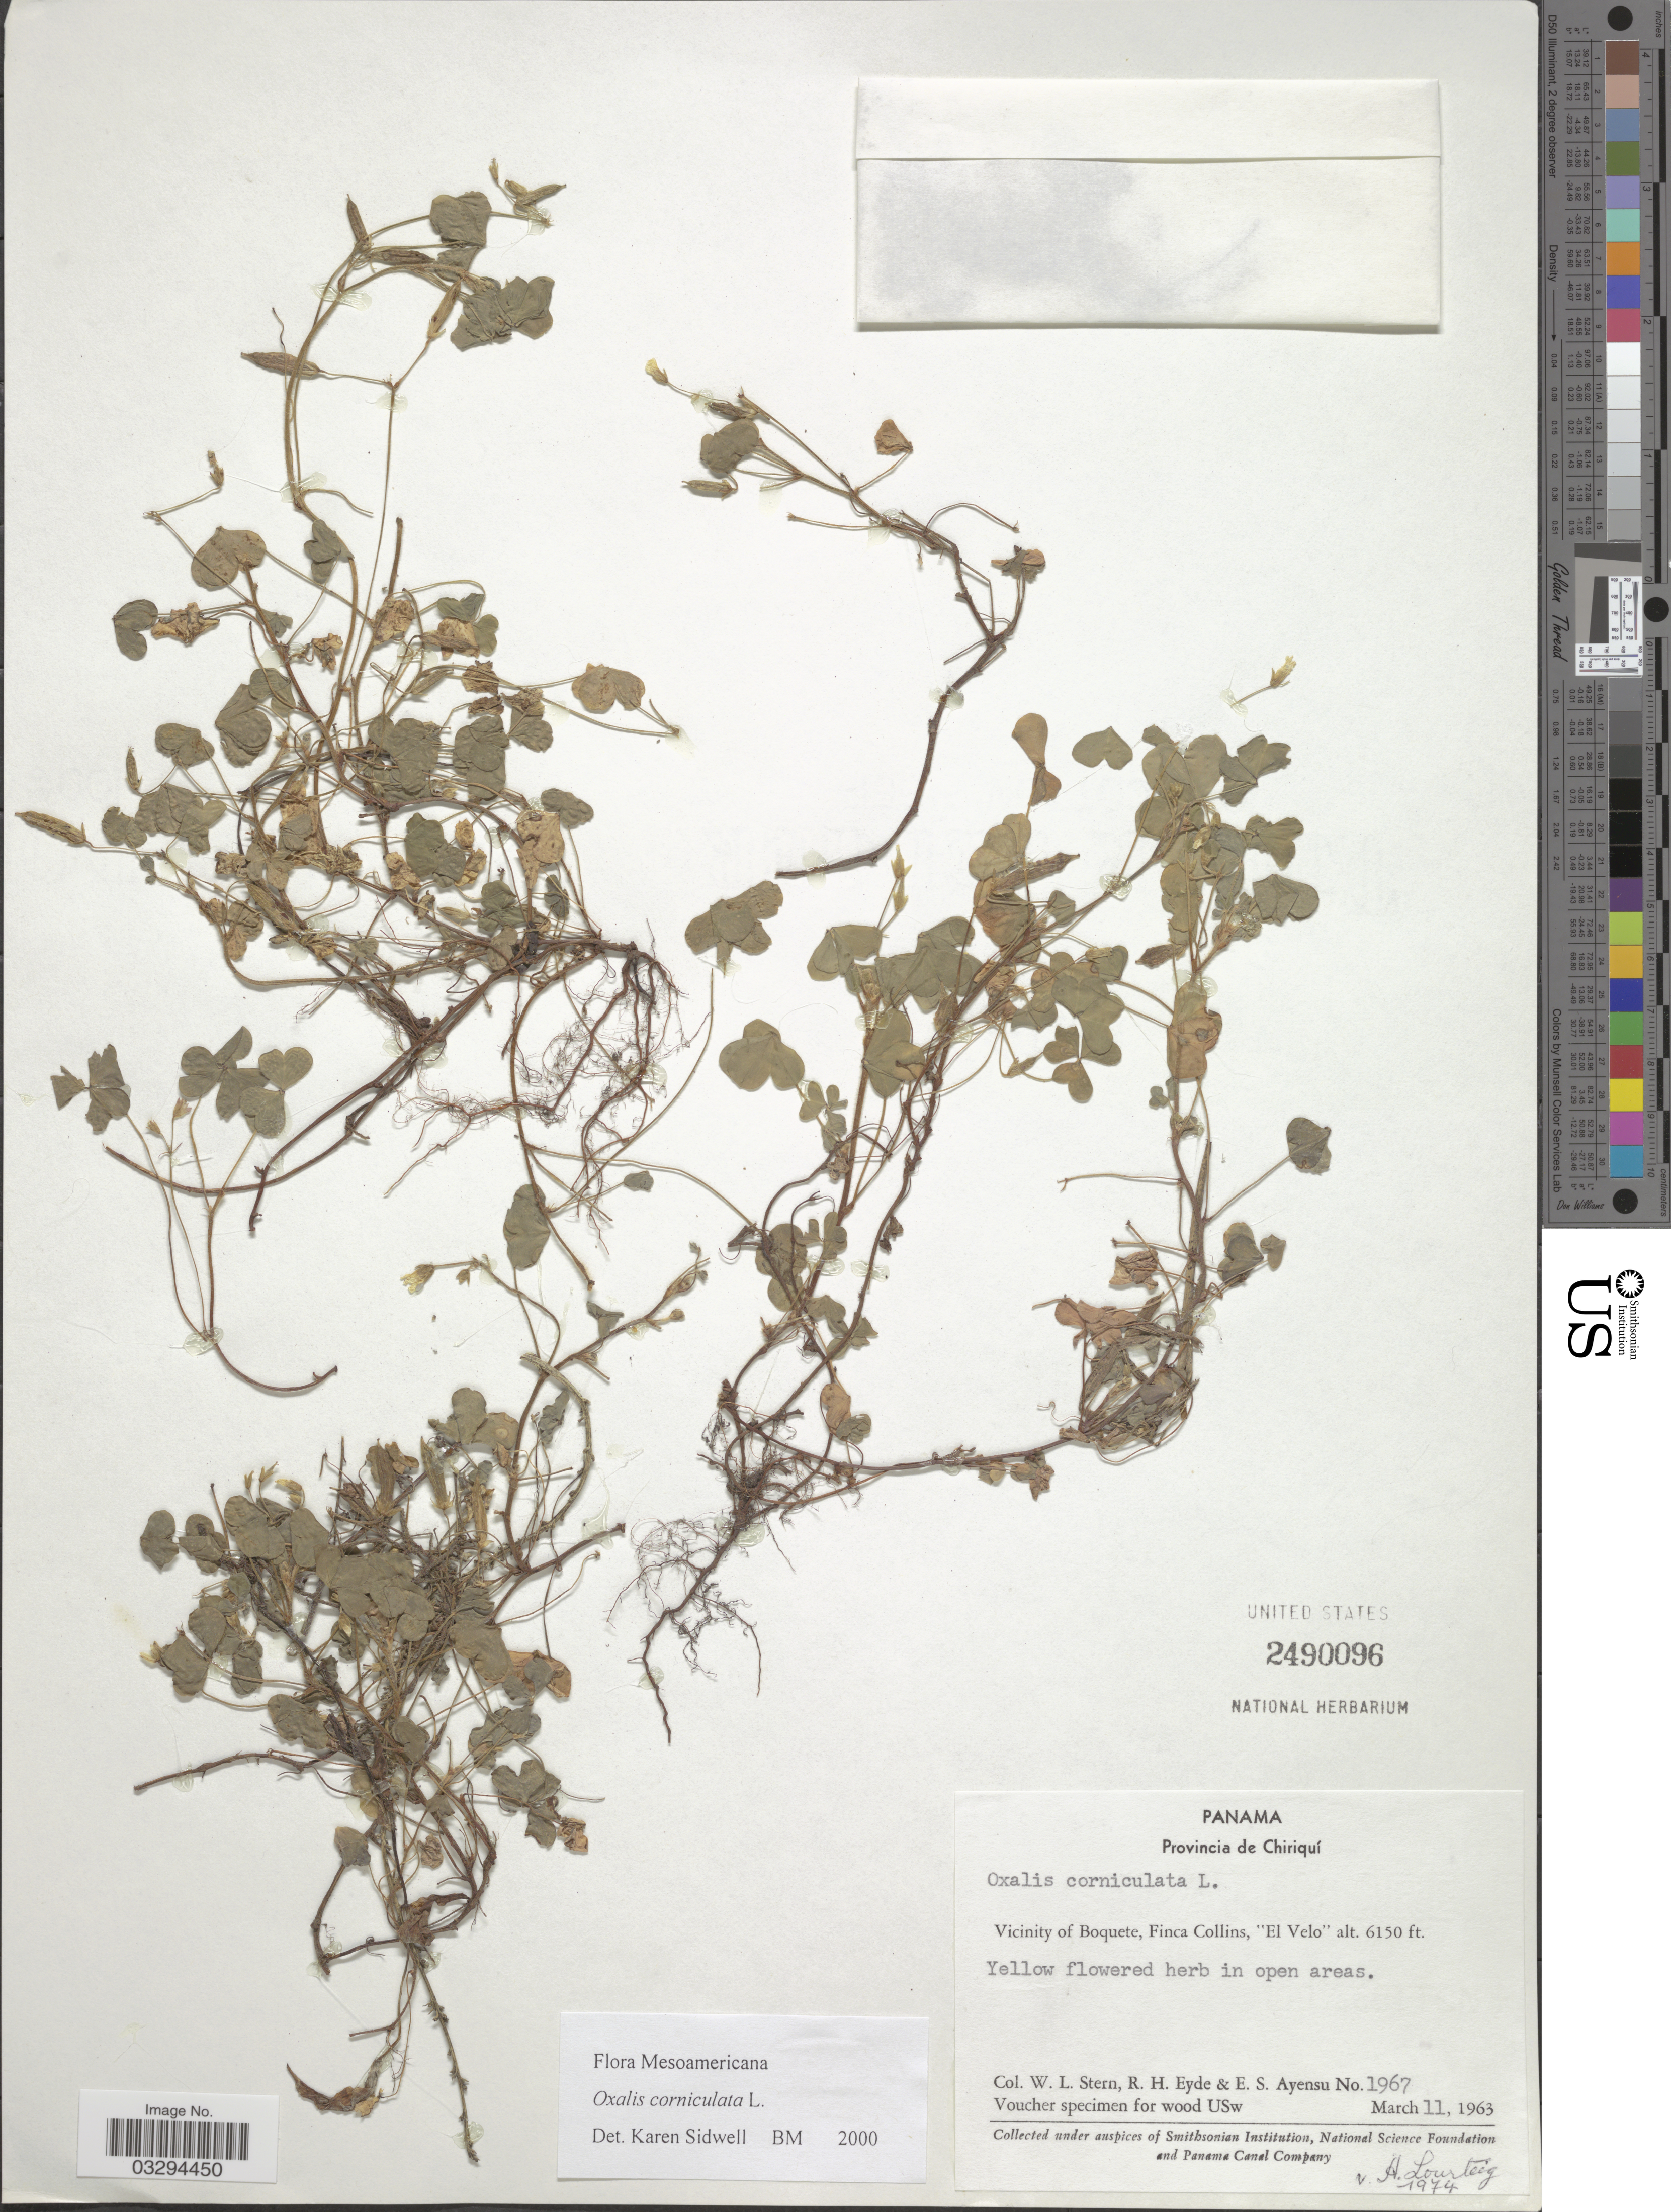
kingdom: Plantae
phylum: Tracheophyta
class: Magnoliopsida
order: Oxalidales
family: Oxalidaceae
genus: Oxalis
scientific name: Oxalis corniculata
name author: L.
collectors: W. L. Stern, R. H. Eyde & E. S. Ayensu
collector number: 1967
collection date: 1963-03-11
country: Panama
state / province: Chiriqui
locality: Vicinity of Boquete, Finca Collins, "El Velo".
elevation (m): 1875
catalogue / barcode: US 2490096